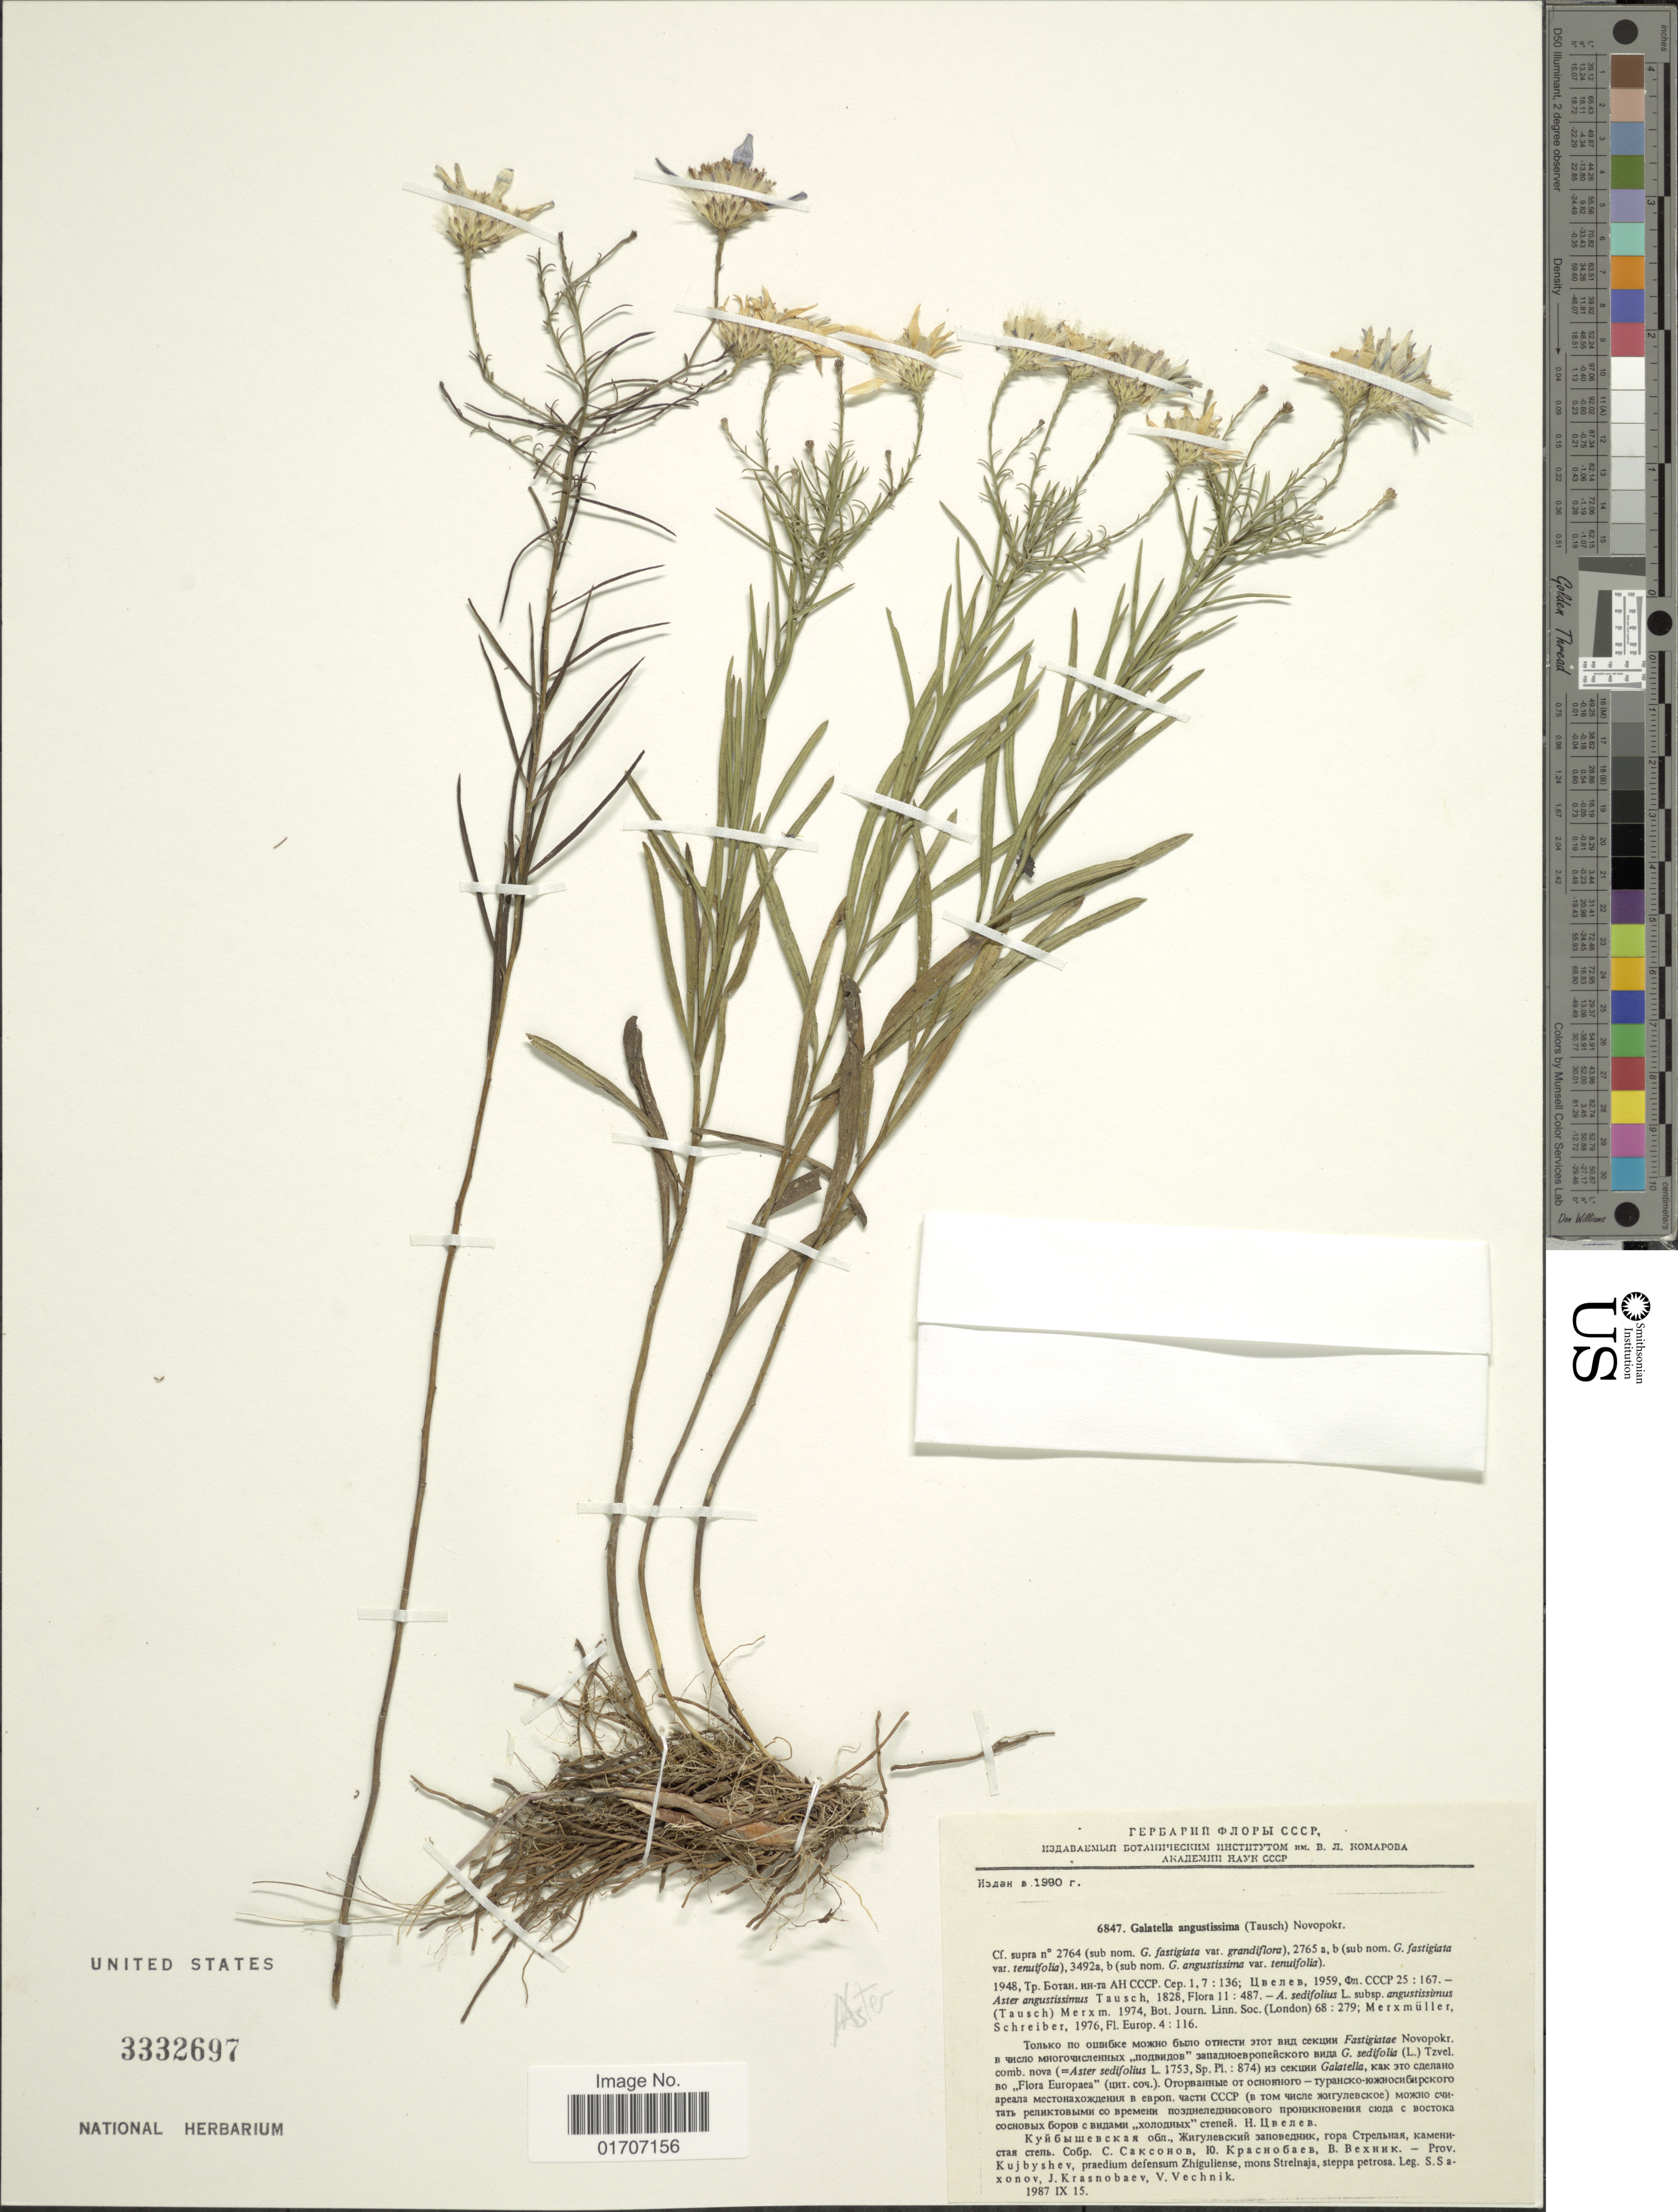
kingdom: Plantae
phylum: Tracheophyta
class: Magnoliopsida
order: Asterales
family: Asteraceae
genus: Galatella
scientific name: Galatella angustissima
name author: (Tausch) Novopokr.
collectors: S. Saxonov, J. Krasnobaev & V. Vechnik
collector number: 6847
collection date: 1987-09-15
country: Russian Federation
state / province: Samara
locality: Prov. Kujbyshev, praediun defensum Zhiguliense, mons Strelnaja, steppa petrosa, Zhigulevskiy Nature Reserve, Strelnaya Mt.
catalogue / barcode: US 3332697